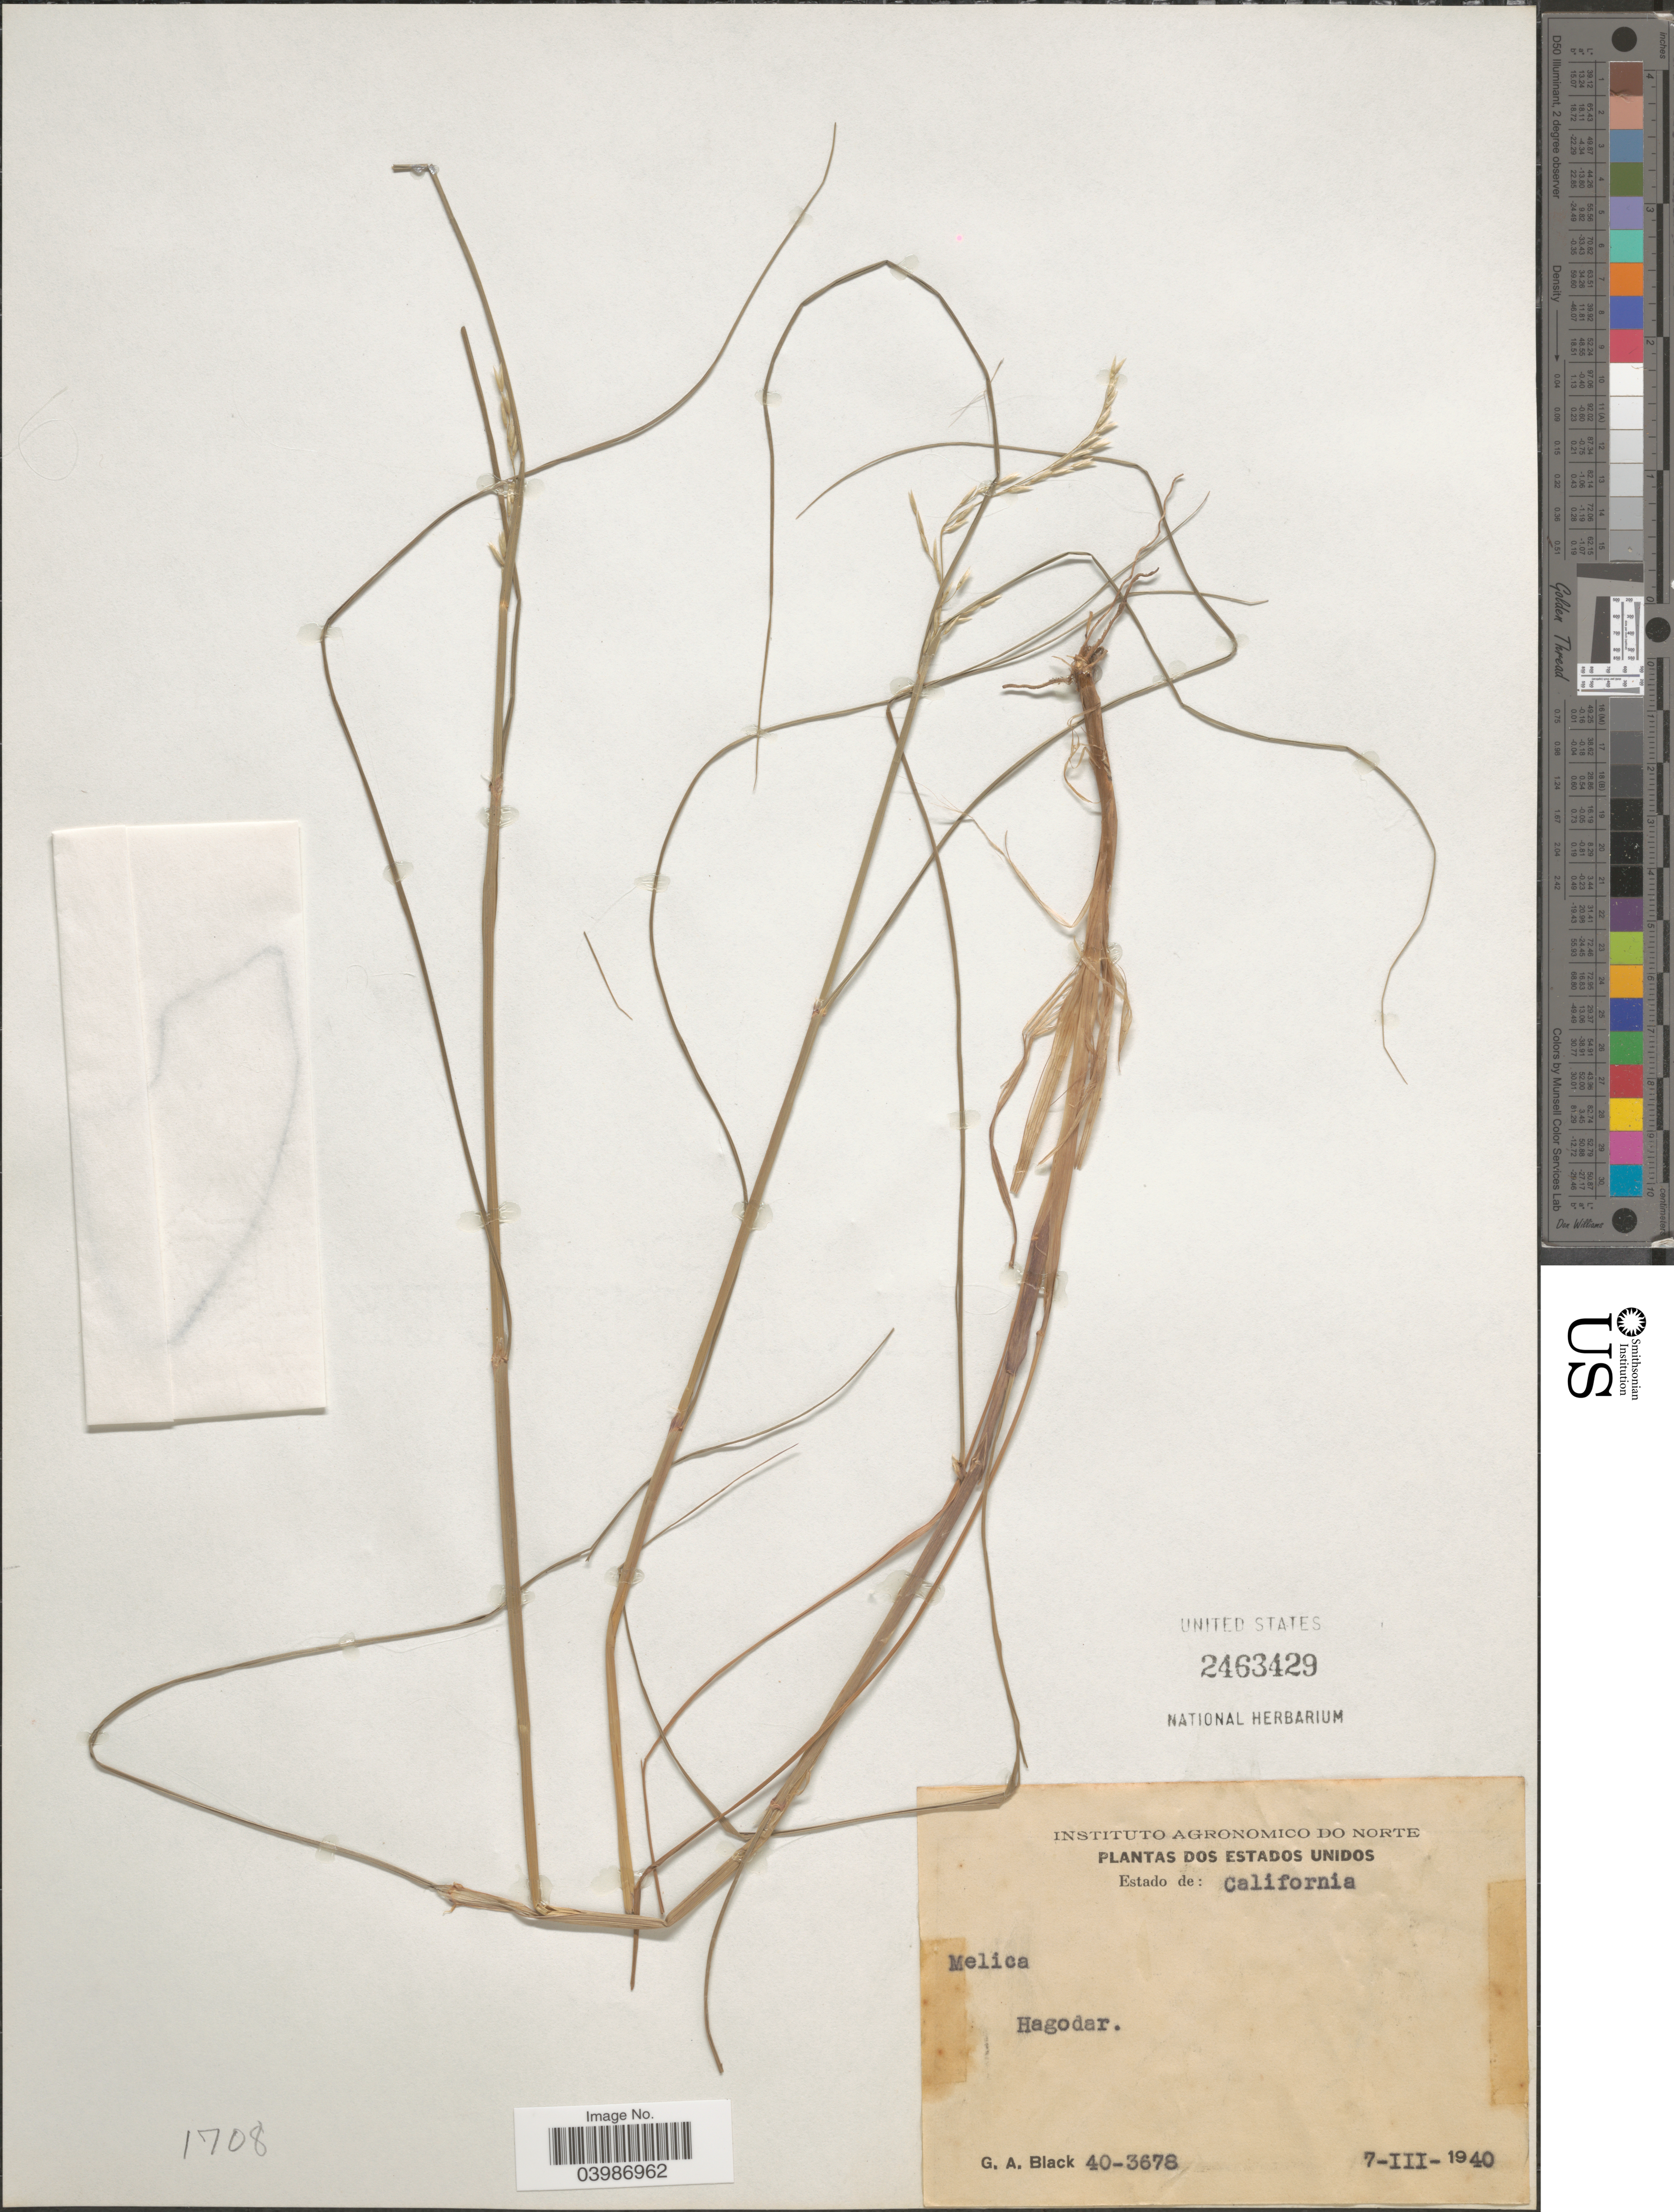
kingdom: Plantae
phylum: Tracheophyta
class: Liliopsida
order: Poales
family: Poaceae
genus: Melica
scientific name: Melica sp.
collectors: G. A. Black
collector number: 40-3678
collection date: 1940-03-07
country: United States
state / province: California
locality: Estados Unidos. Hagodar.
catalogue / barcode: US 2463429